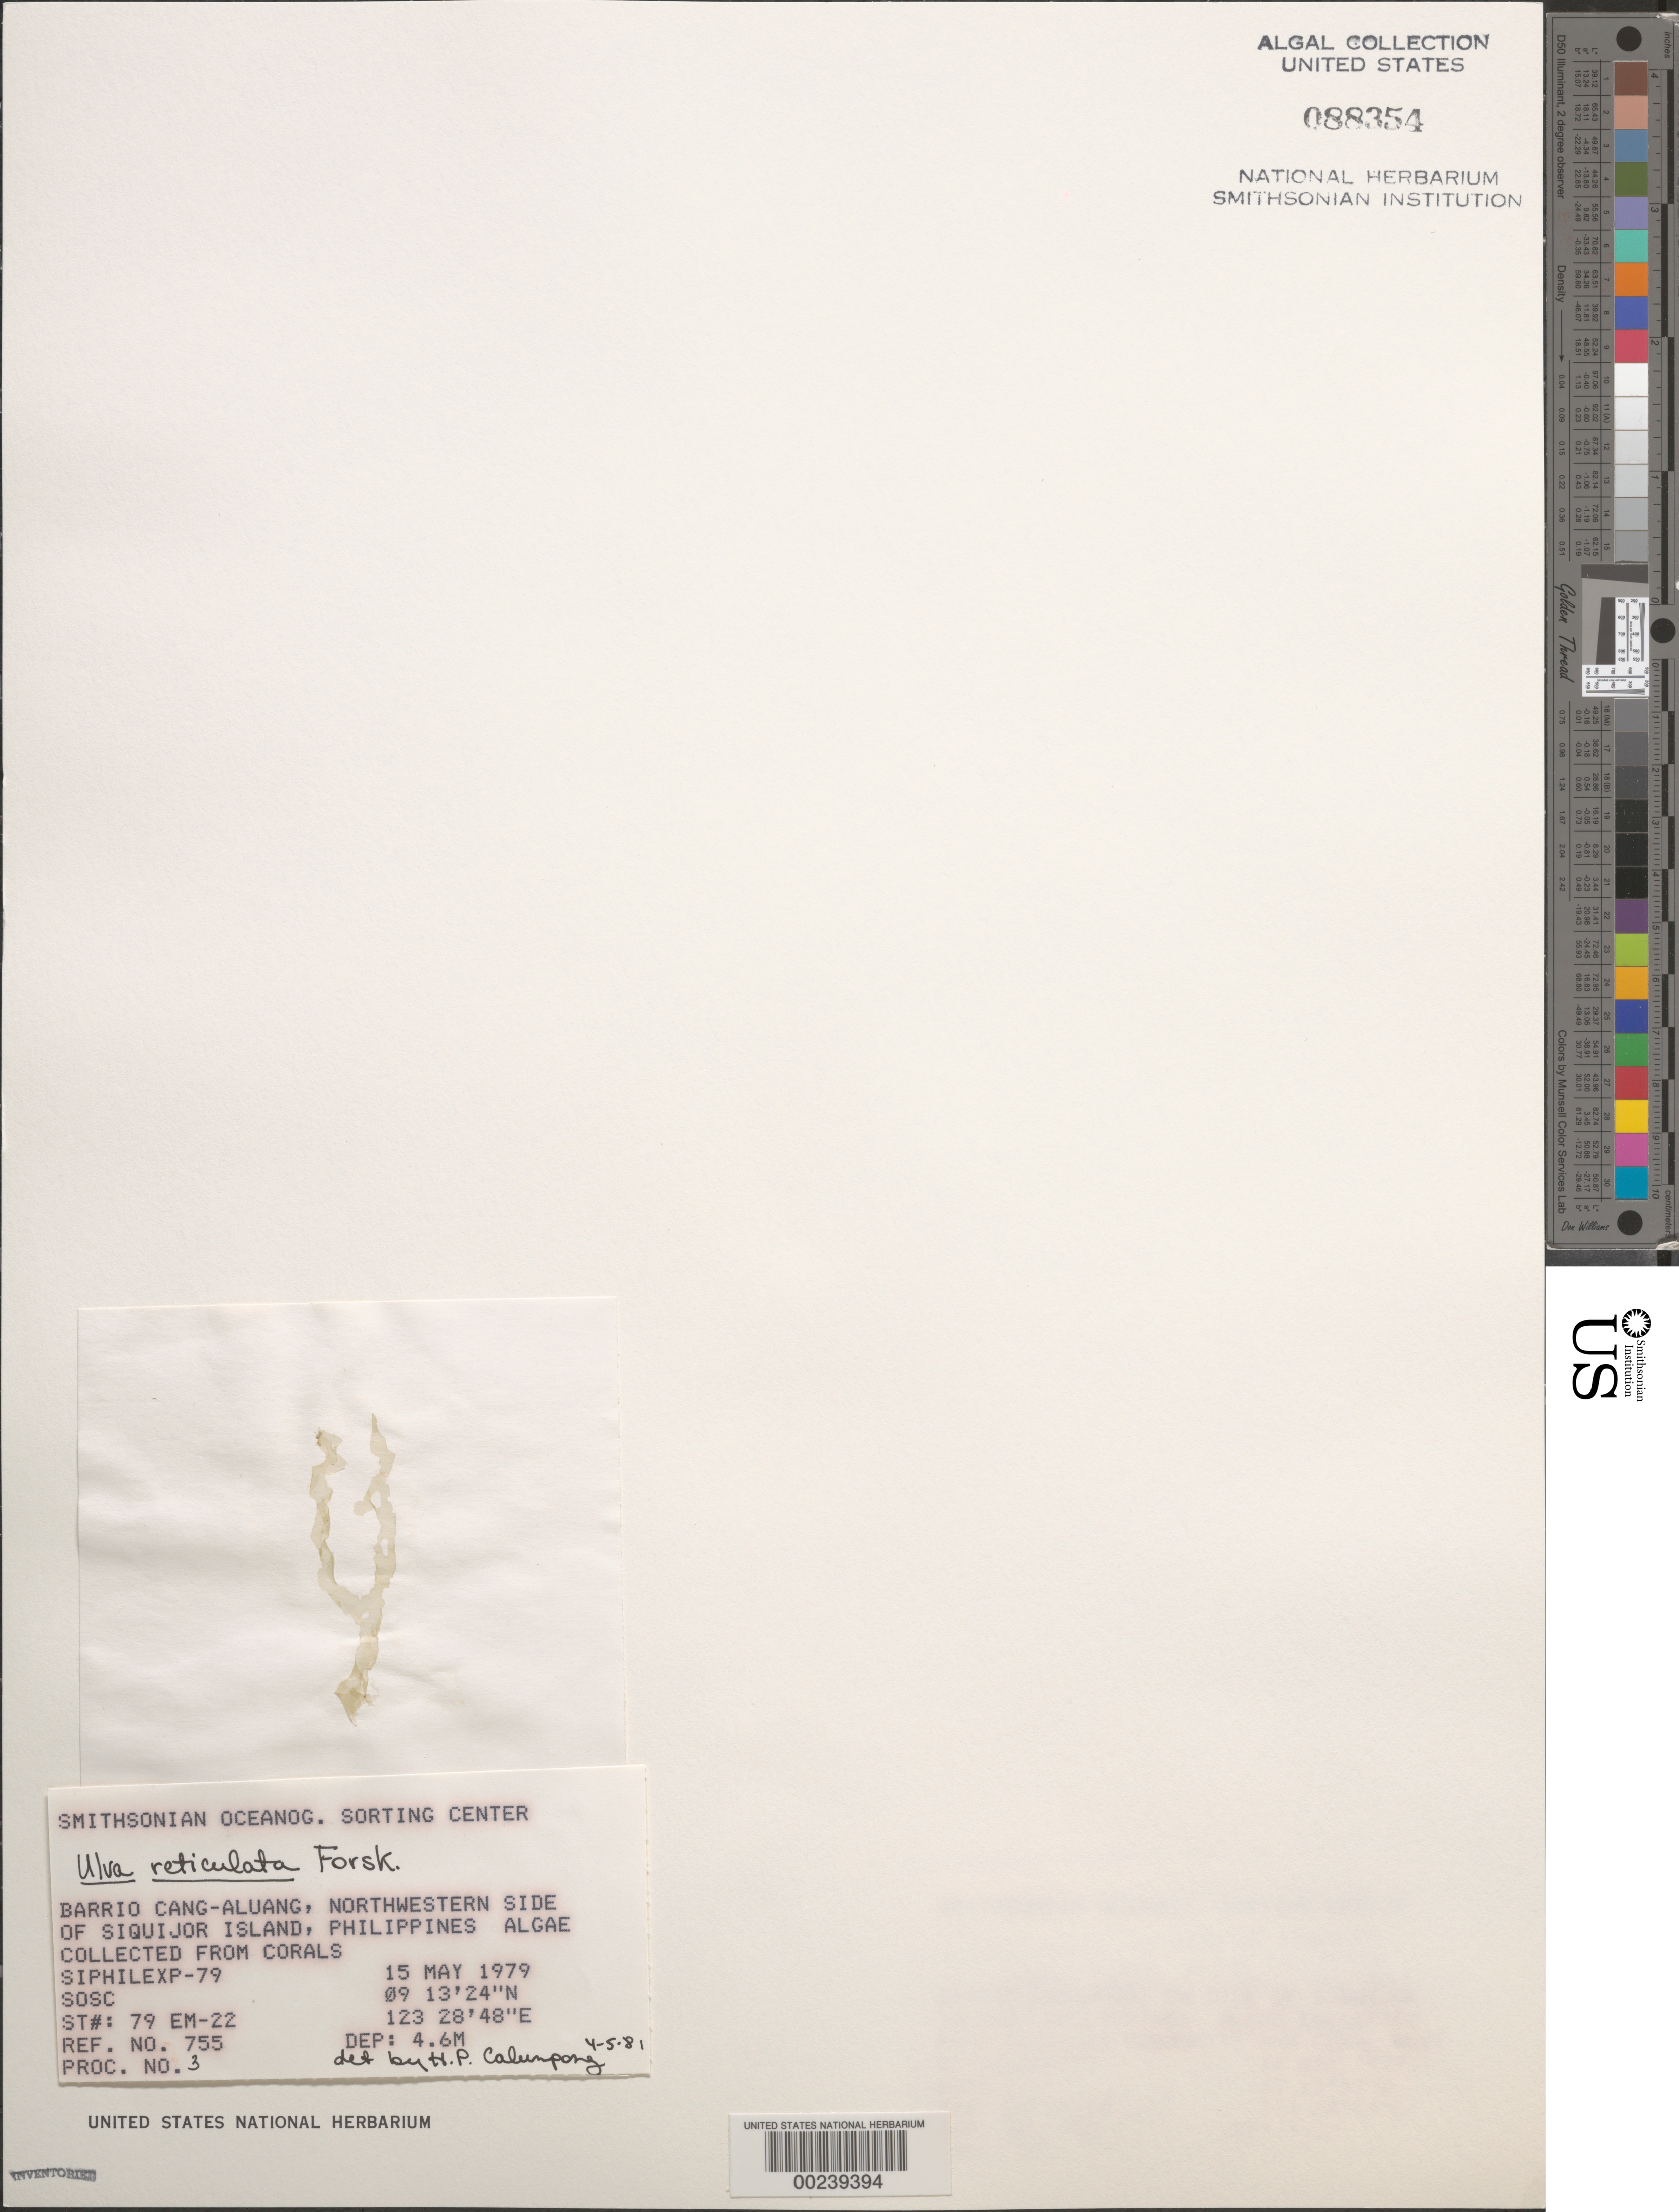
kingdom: Plantae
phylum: Chlorophyta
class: Ulvophyceae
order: Ulvales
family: Ulvaceae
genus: Ulva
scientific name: Ulva reticulata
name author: Forssk.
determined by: Calumpong, H. P.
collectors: SOSC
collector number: Station 79 Em-22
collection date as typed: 15 May 1979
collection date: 1979-05-15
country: Philippines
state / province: Central Visayas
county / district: Siquijor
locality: Visayan, Barrio cang-aluang, siquijor island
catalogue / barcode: US 88354